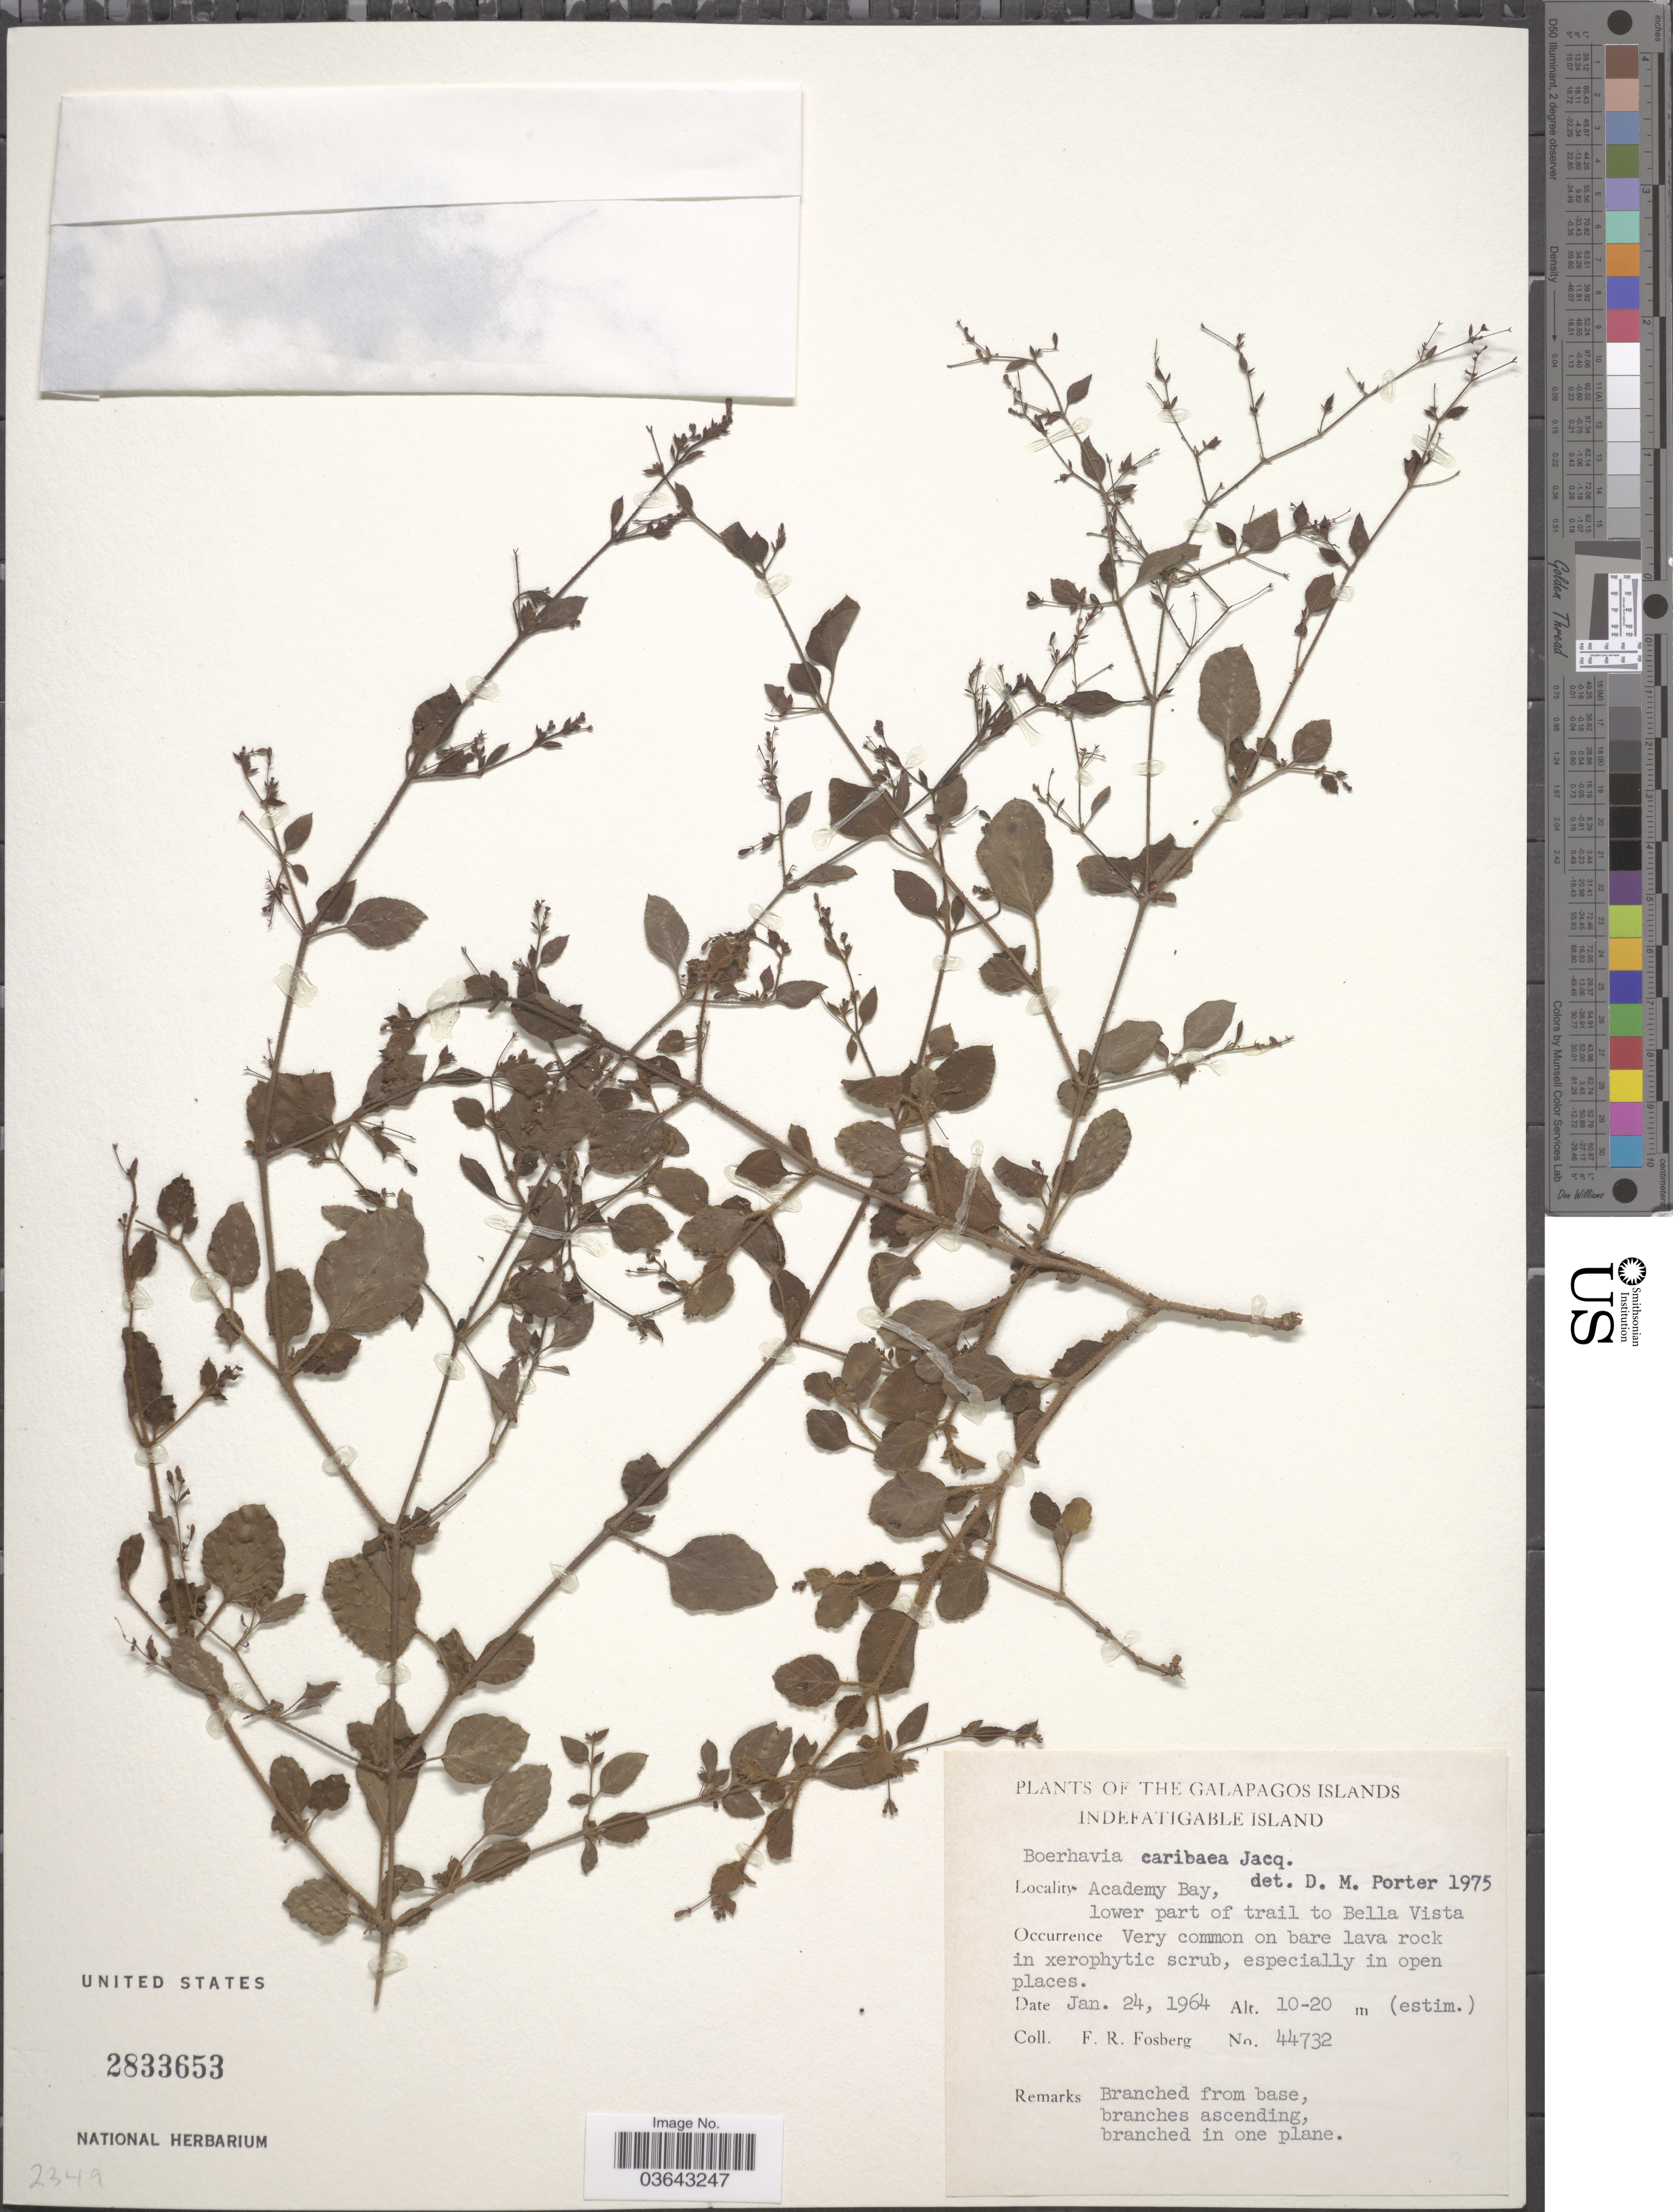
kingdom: Plantae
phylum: Tracheophyta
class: Magnoliopsida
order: Caryophyllales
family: Nyctaginaceae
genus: Boerhavia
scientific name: Boerhavia diffusa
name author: L.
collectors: F. R. Fosberg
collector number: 44732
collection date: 1964-01-24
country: Ecuador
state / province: Colón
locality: The Galapagos Islands. Indefatigable Island. Academy Bay, lower part of trail to Bella Vista.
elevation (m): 10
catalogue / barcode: US 2833653